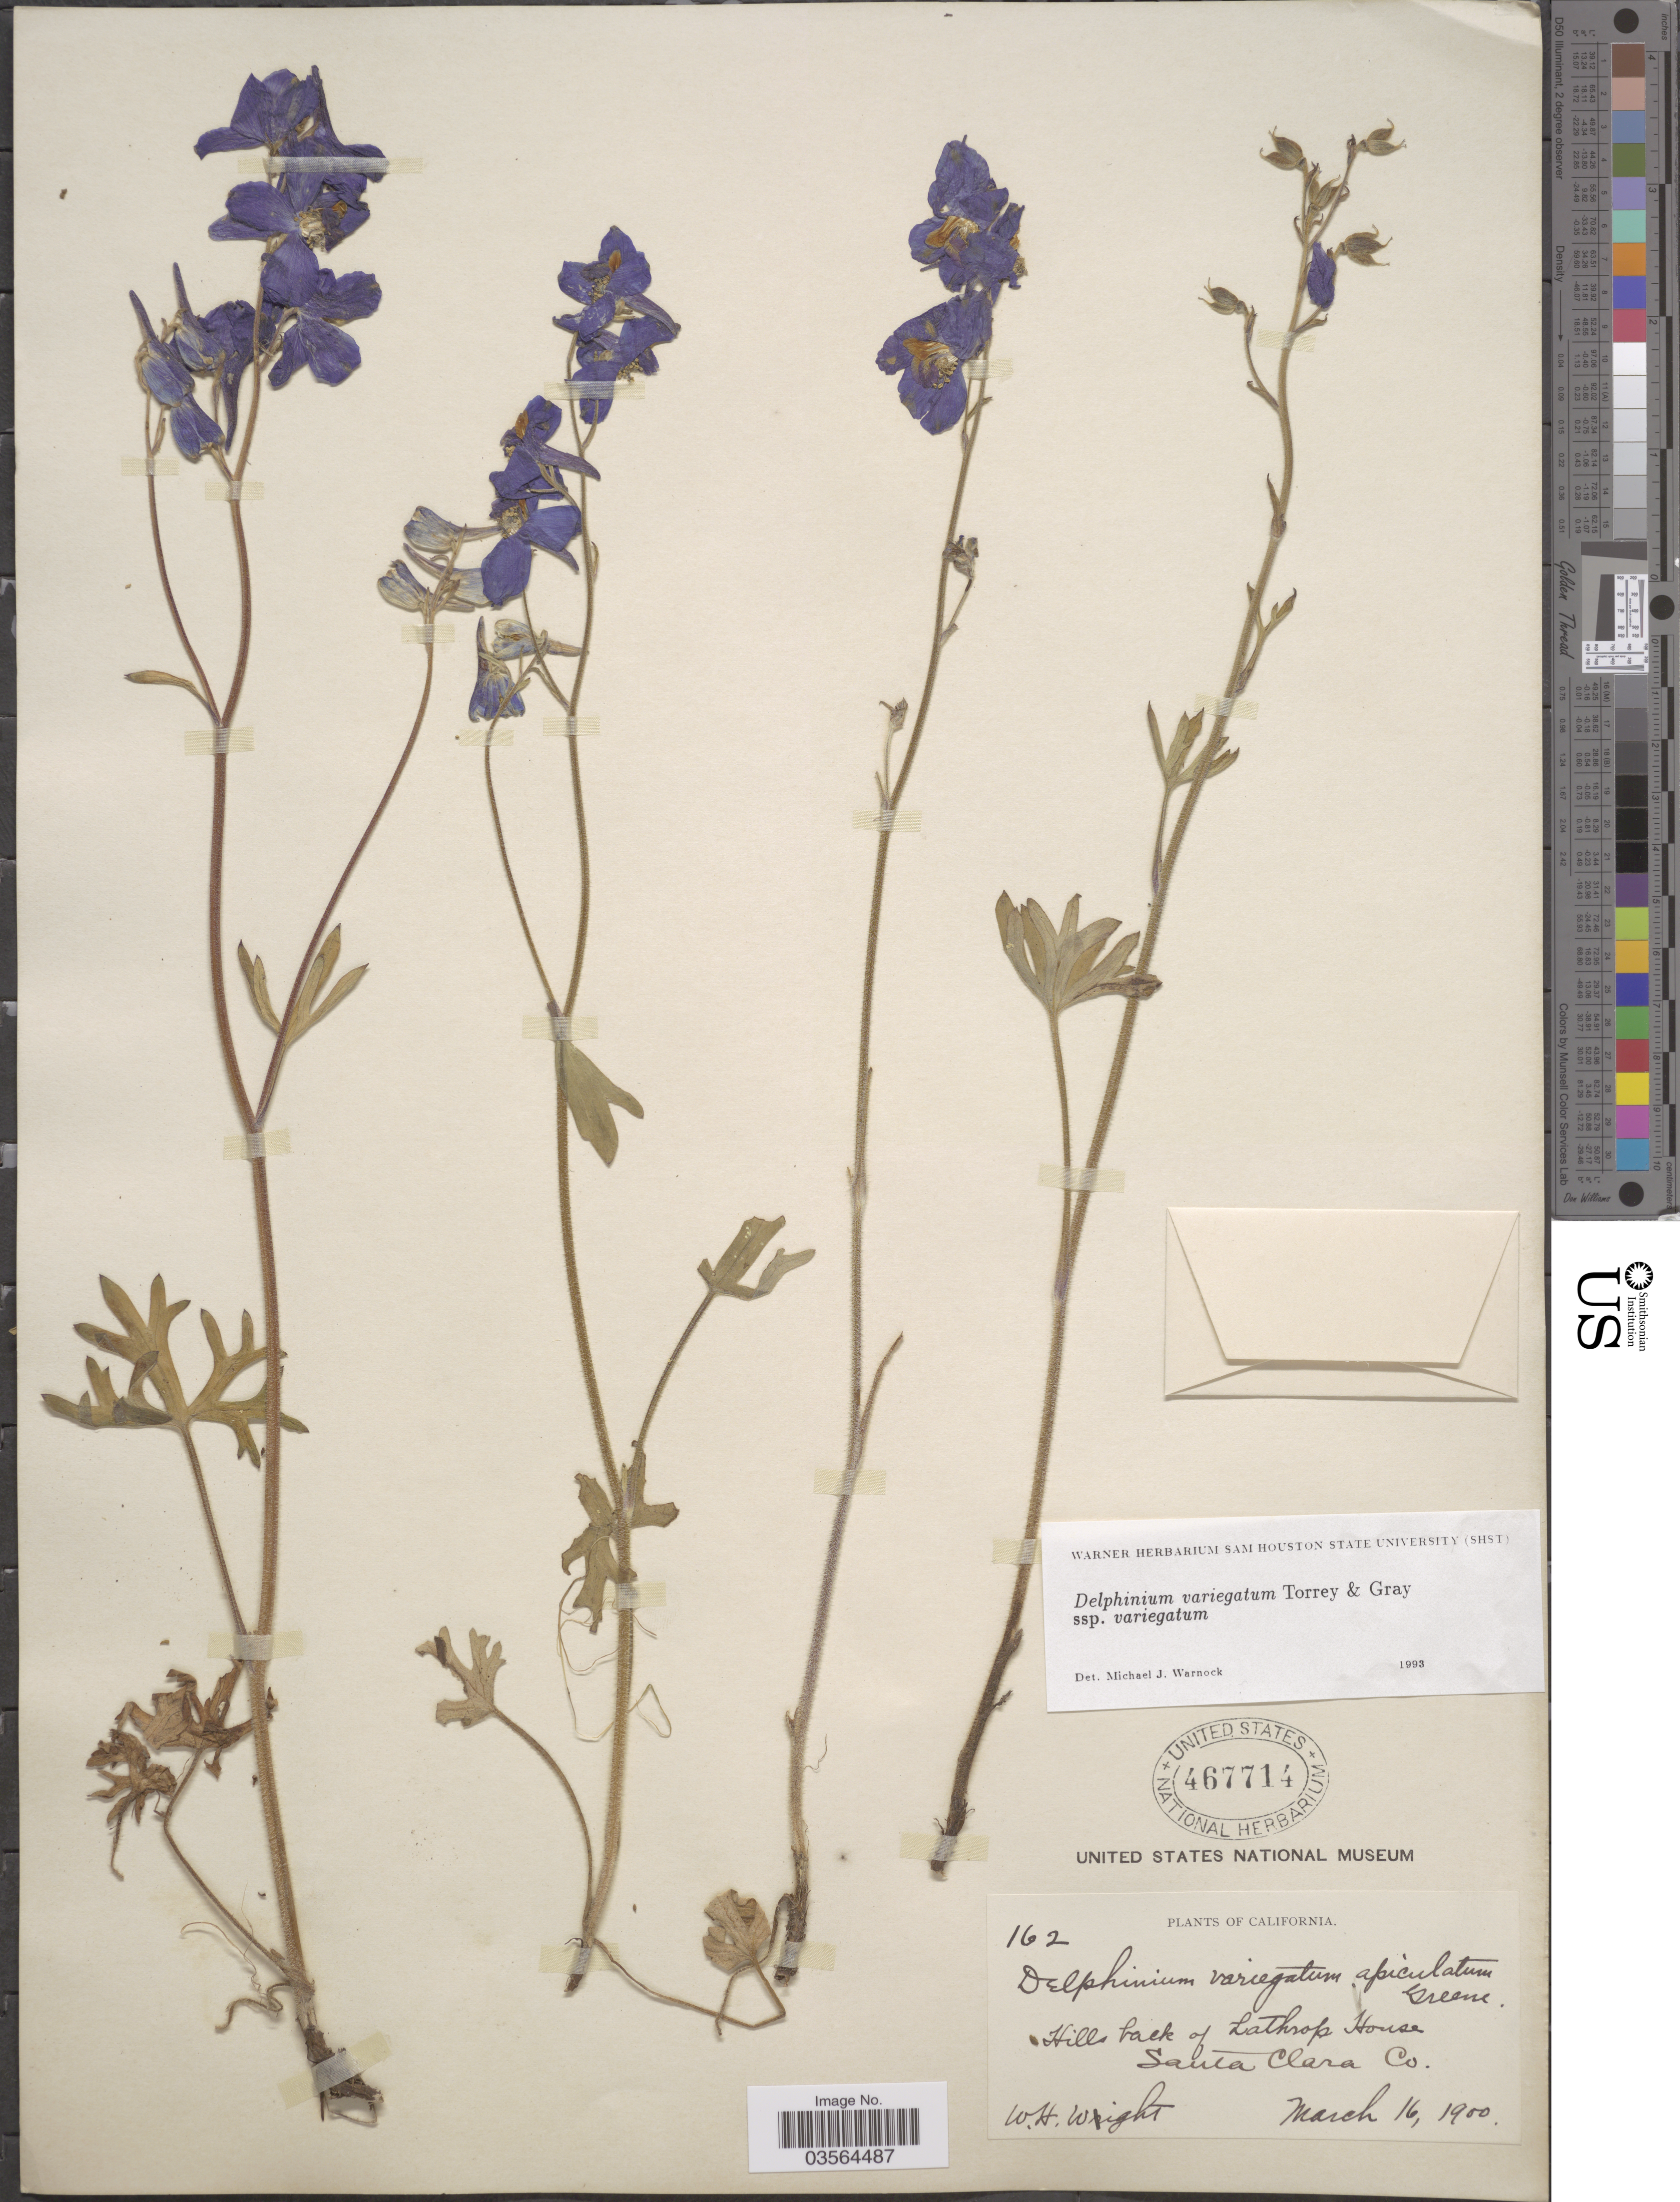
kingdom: Plantae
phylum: Tracheophyta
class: Magnoliopsida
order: Ranunculales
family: Ranunculaceae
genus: Delphinium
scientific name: Delphinium variegatum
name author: Torr. & A. Gray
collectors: W. Wight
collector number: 162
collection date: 1900-03-16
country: United States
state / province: California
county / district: Santa Clara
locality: Hills back of Lathrop House. Santa Clara Co.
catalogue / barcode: US 467714